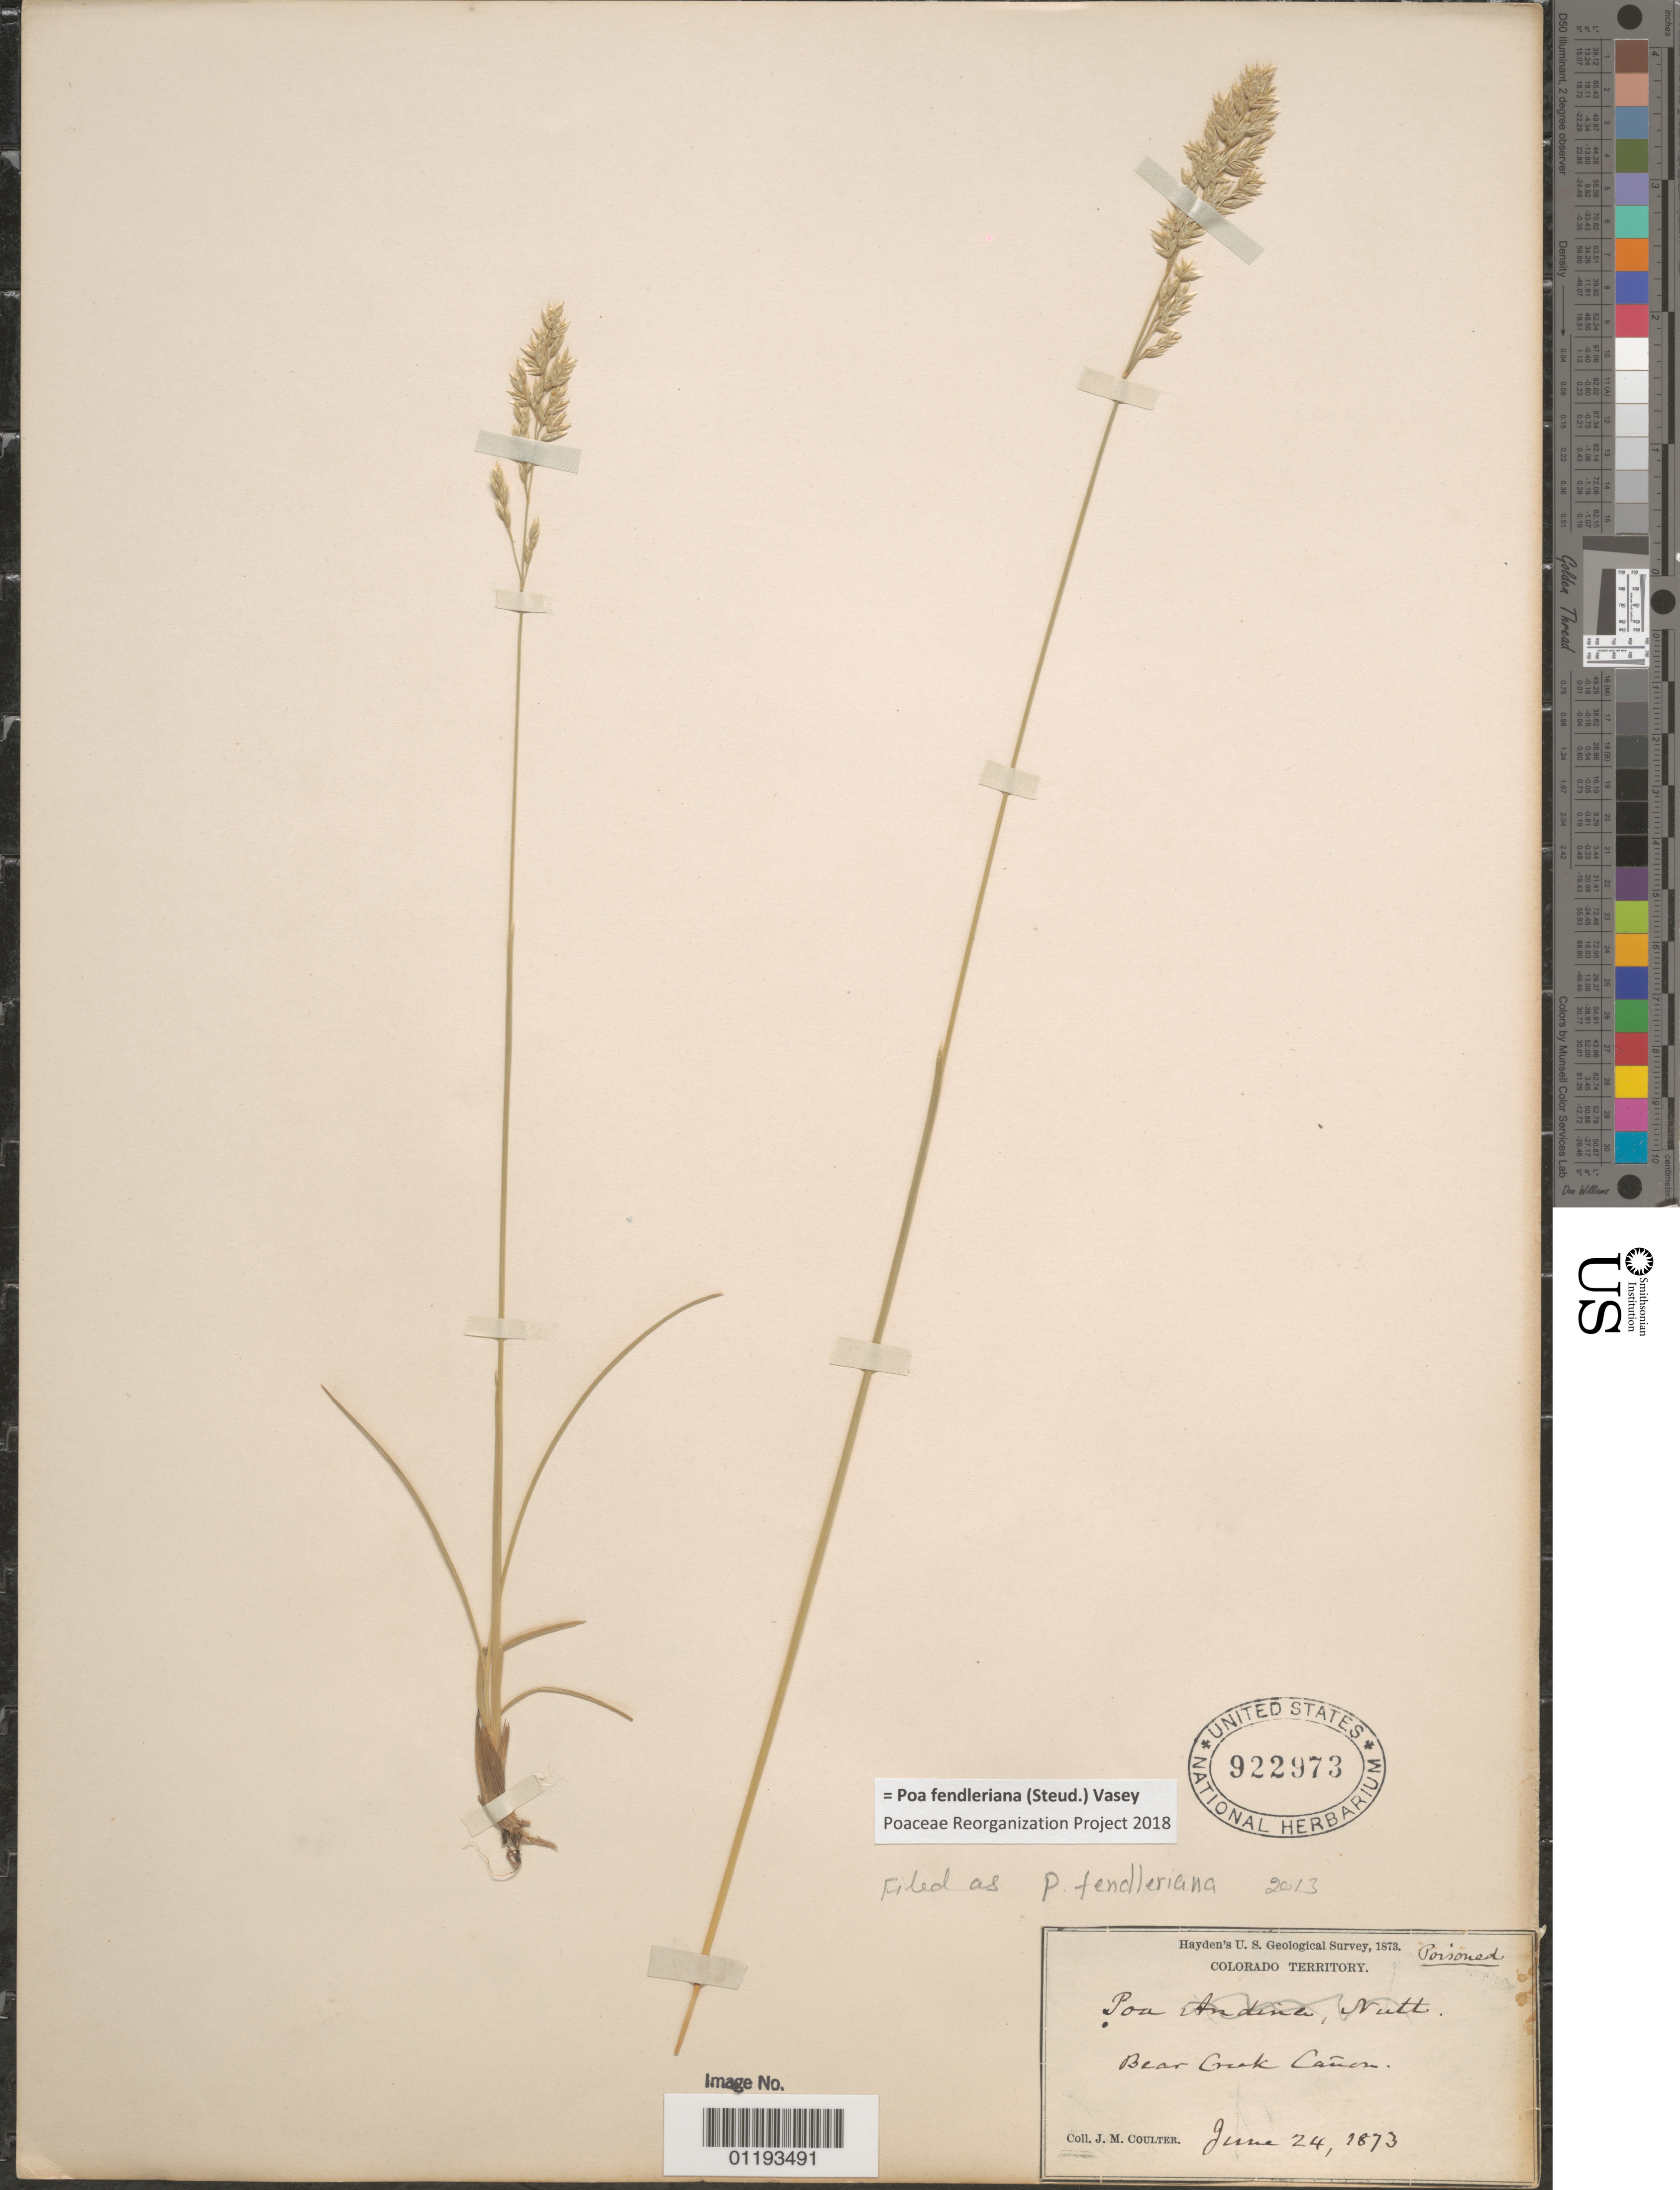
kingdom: Plantae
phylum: Tracheophyta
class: Liliopsida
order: Poales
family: Poaceae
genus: Poa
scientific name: Poa fendleriana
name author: (Steud.) Vasey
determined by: Poaceae Reorganization Project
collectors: J. M. Coulter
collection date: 1873-06-24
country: United States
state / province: Colorado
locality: Bear Creek Canyon.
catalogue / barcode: US 922973